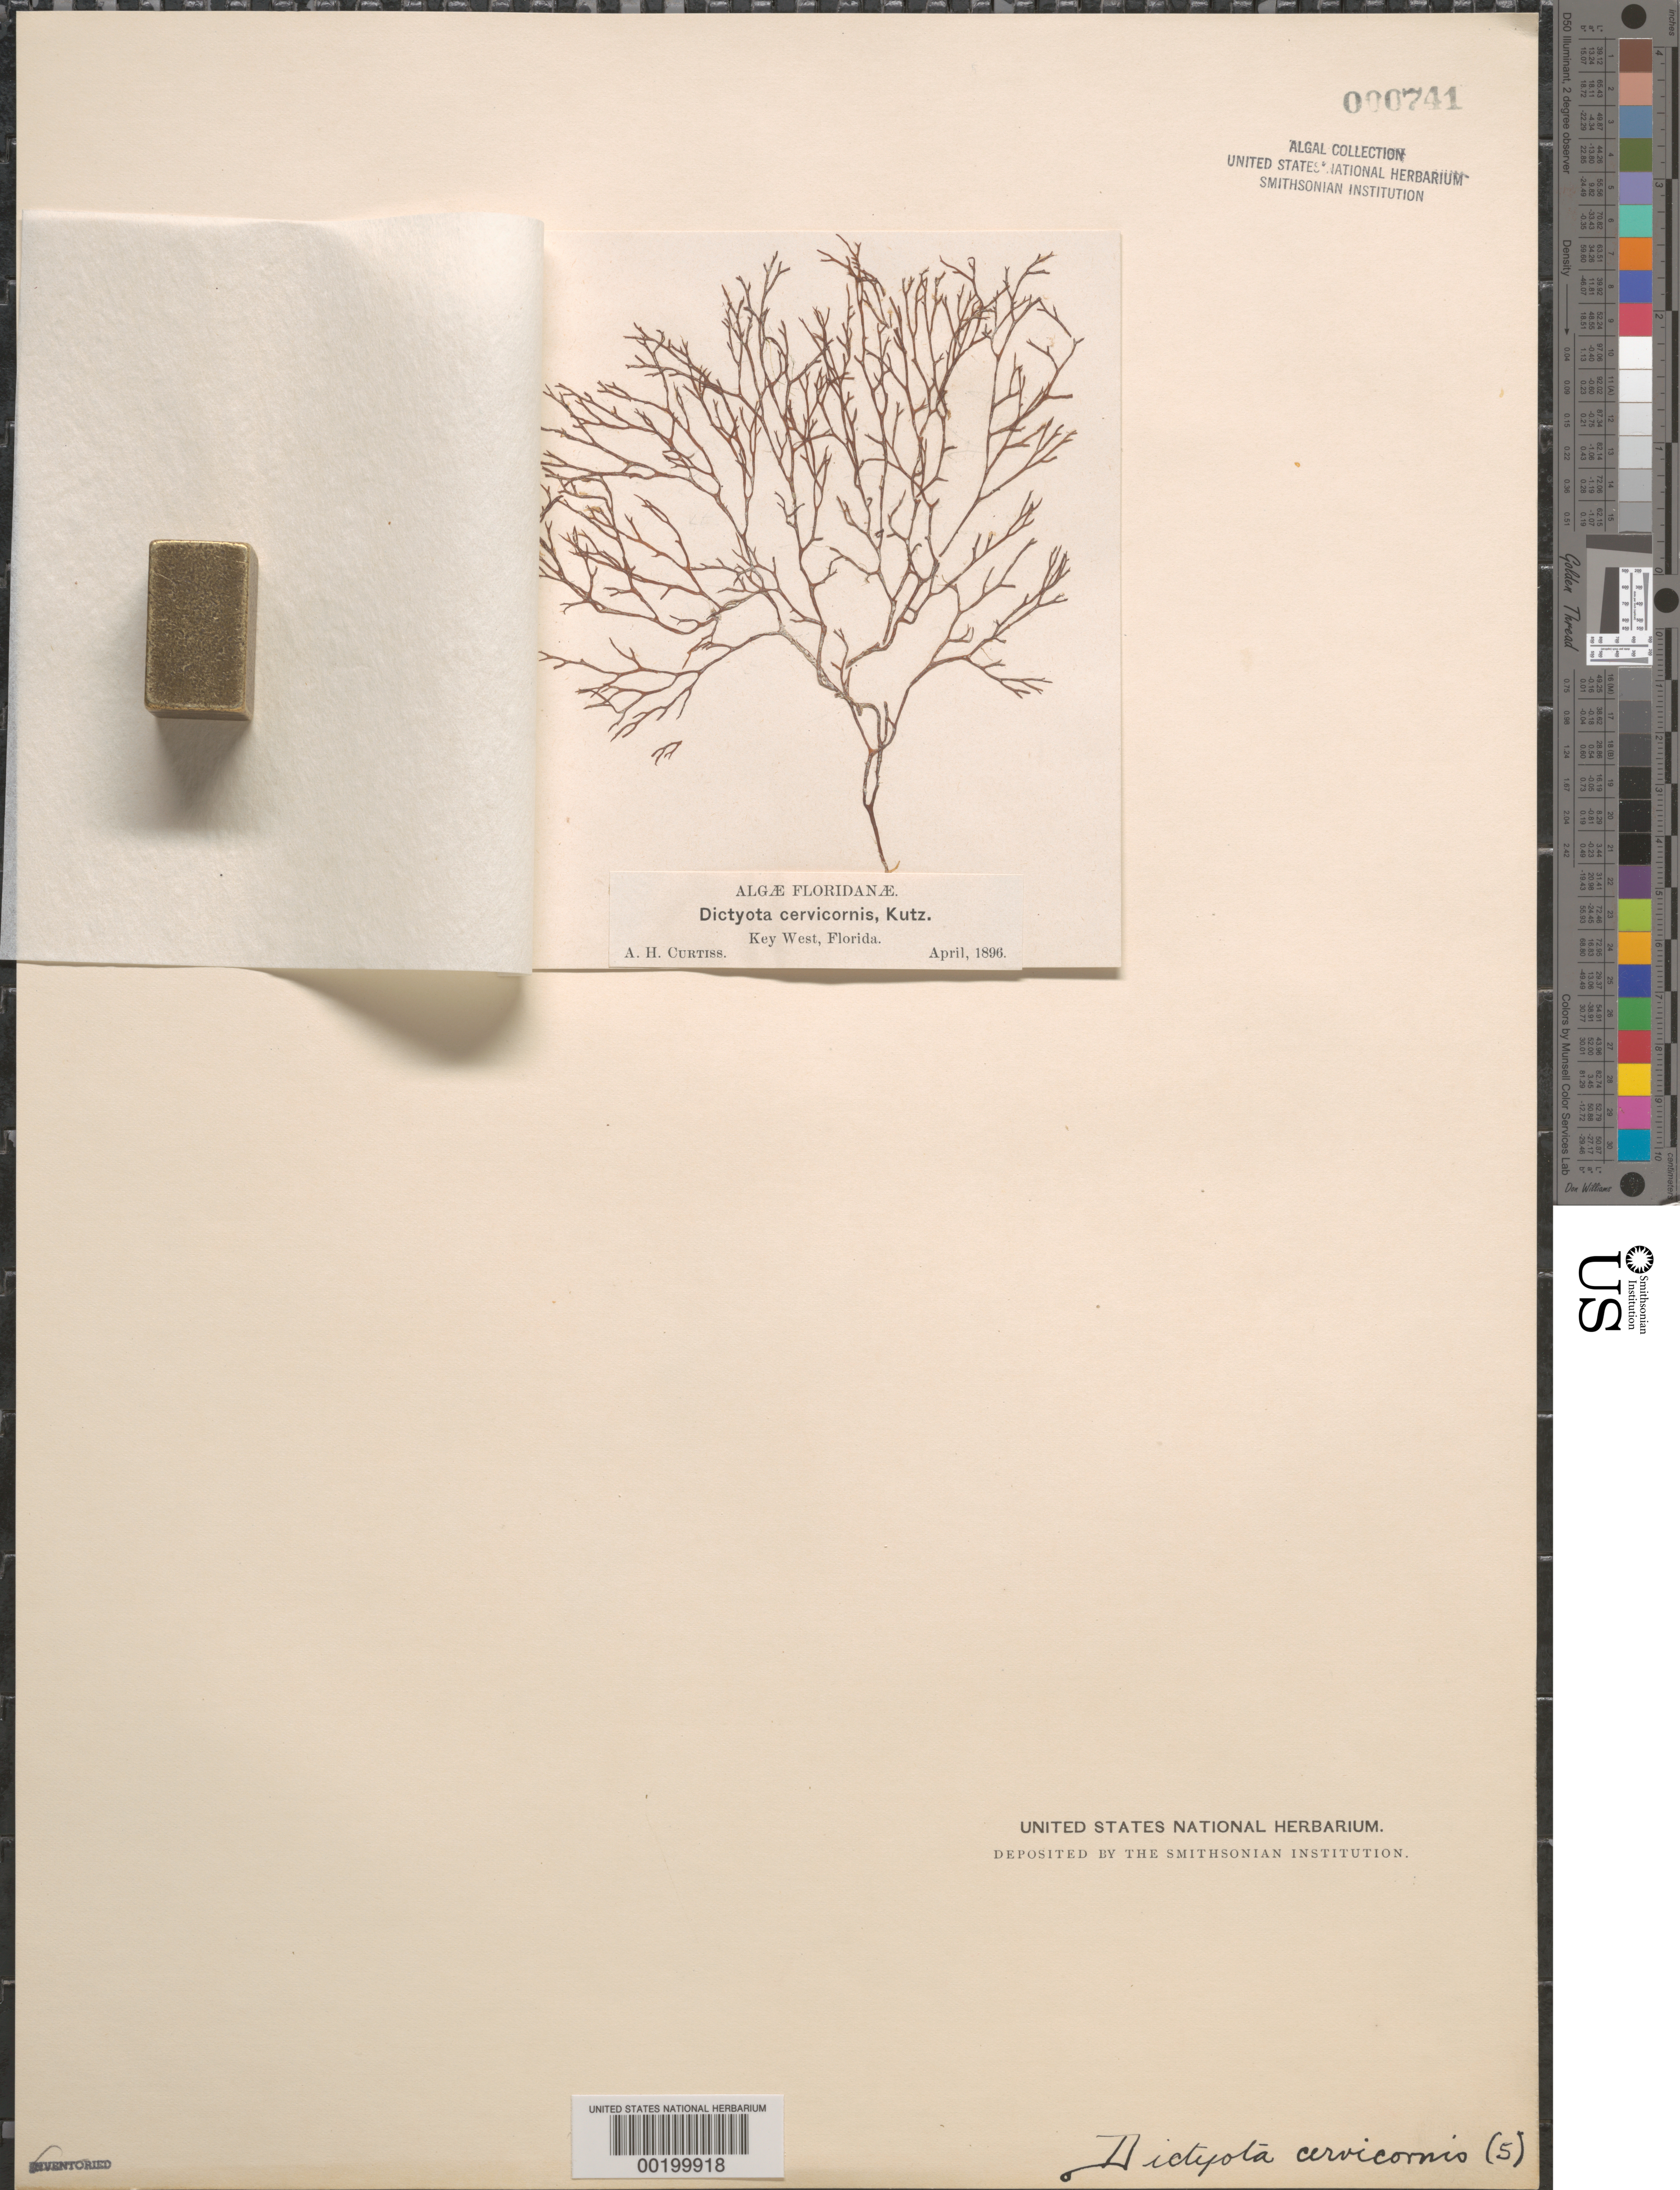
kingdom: Chromista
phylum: Ochrophyta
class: Phaeophyceae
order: Dictyotales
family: Dictyotaceae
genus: Dictyota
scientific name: Dictyota cervicornis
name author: Kütz.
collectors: A. H. Curtiss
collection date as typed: Apr 1896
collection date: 1896-04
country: United States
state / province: Florida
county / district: Monroe County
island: Key West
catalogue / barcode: US 741